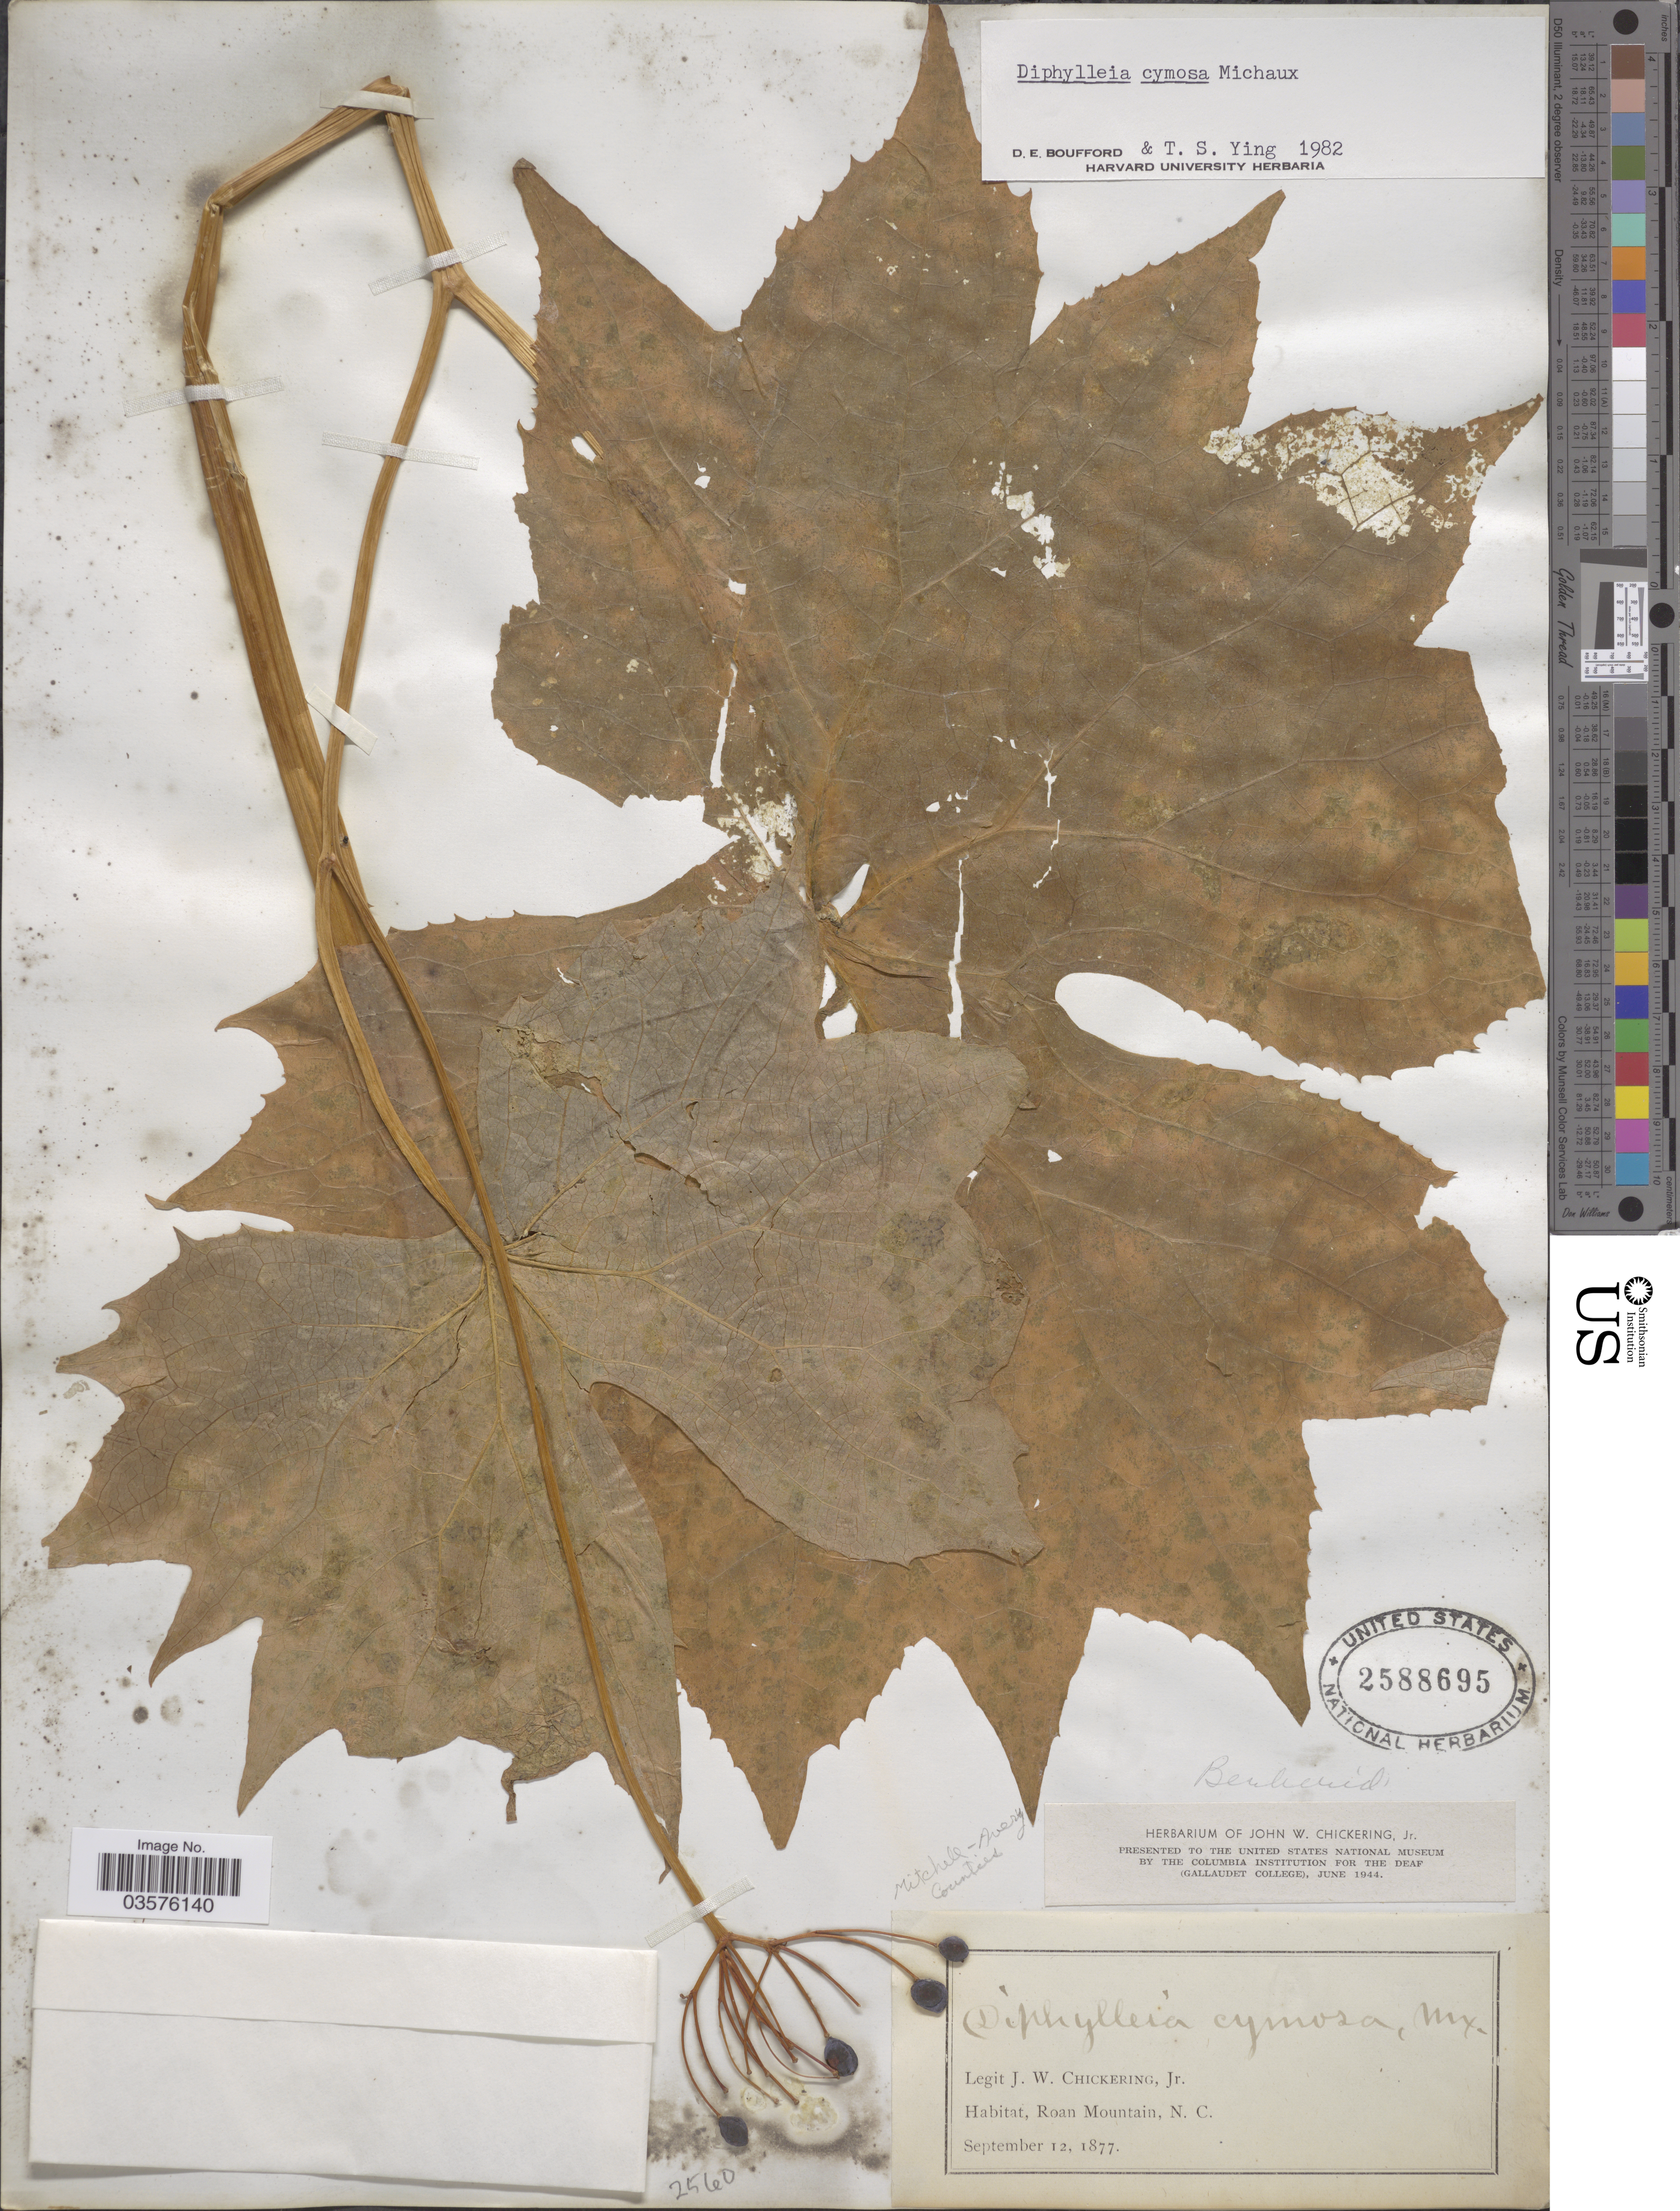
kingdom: Plantae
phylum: Tracheophyta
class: Magnoliopsida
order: Ranunculales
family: Berberidaceae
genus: Diphylleia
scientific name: Diphylleia cymosa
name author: Michx.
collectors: J. W. Chickering Jr.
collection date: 1877-09-12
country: United States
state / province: North Carolina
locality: Roan Mountain.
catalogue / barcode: US 2588695